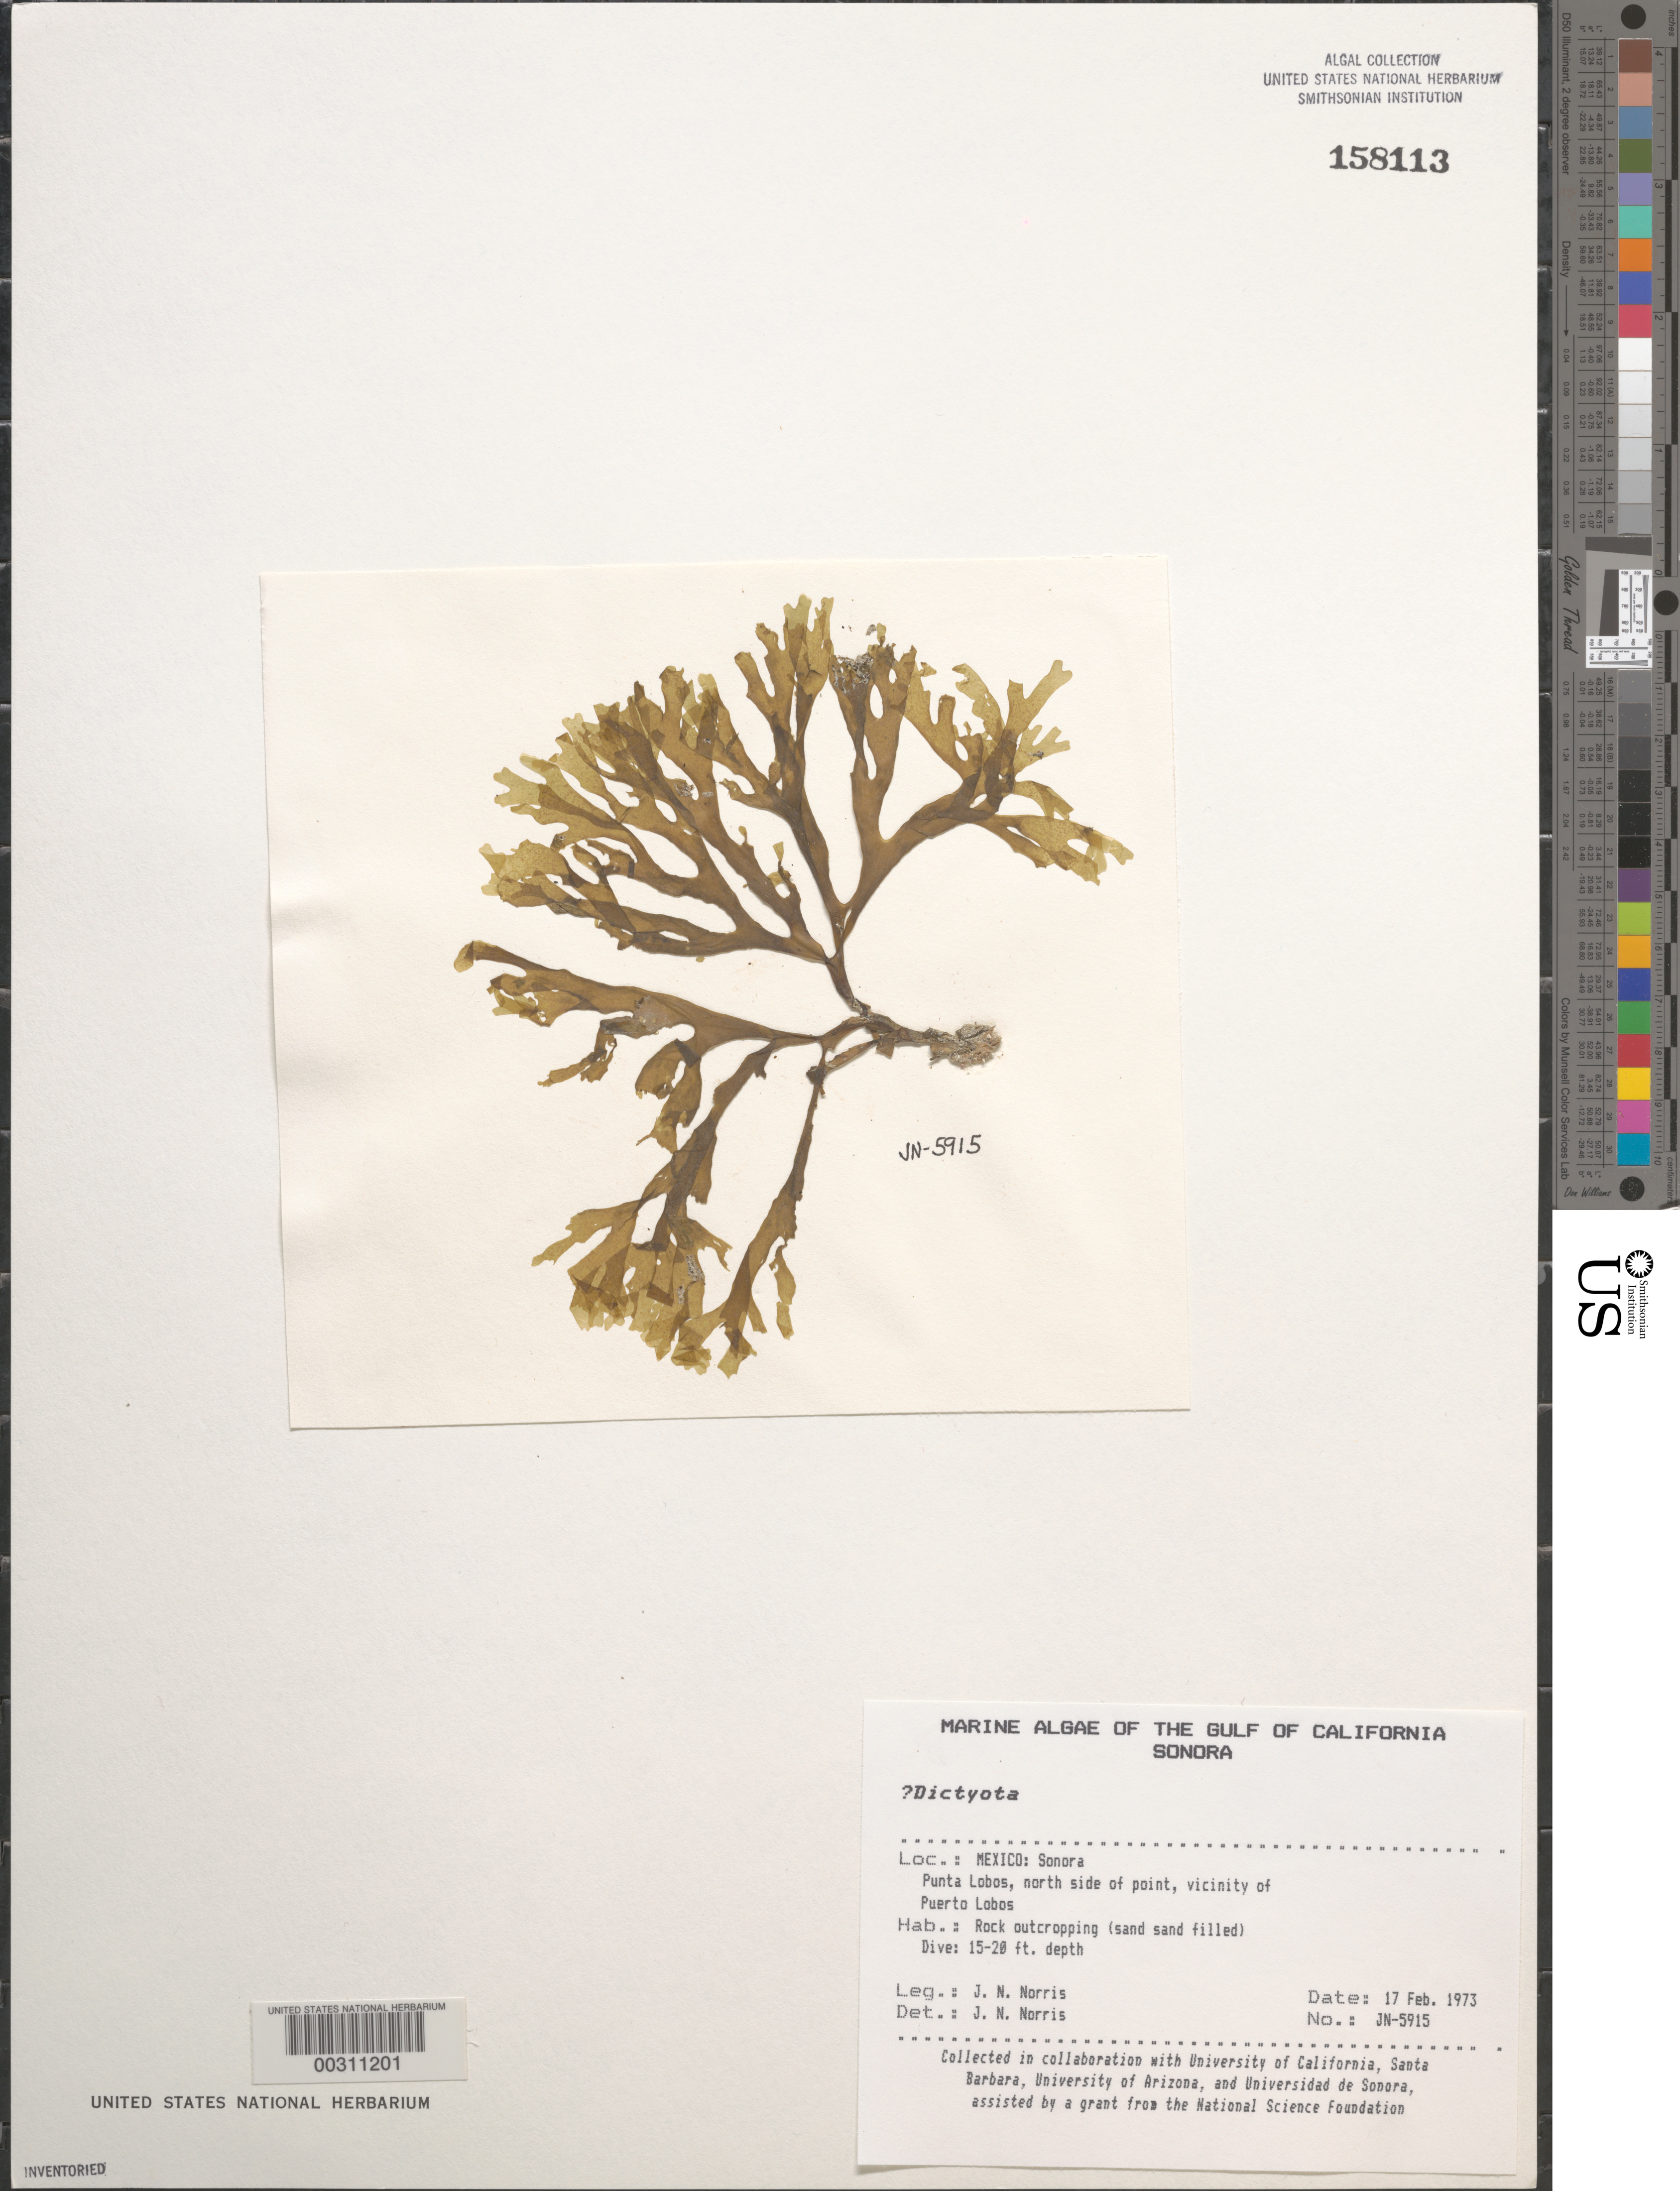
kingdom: Chromista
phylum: Ochrophyta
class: Phaeophyceae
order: Dictyotales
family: Dictyotaceae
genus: Dictyota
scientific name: Dictyota sp.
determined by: Norris, James N.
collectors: J. N. Norris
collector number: JN-5915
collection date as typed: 17 Feb 1973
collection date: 1973-02-17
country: Mexico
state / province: Sonora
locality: Punta Lobos, Puerto Lobos area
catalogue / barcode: US 158113